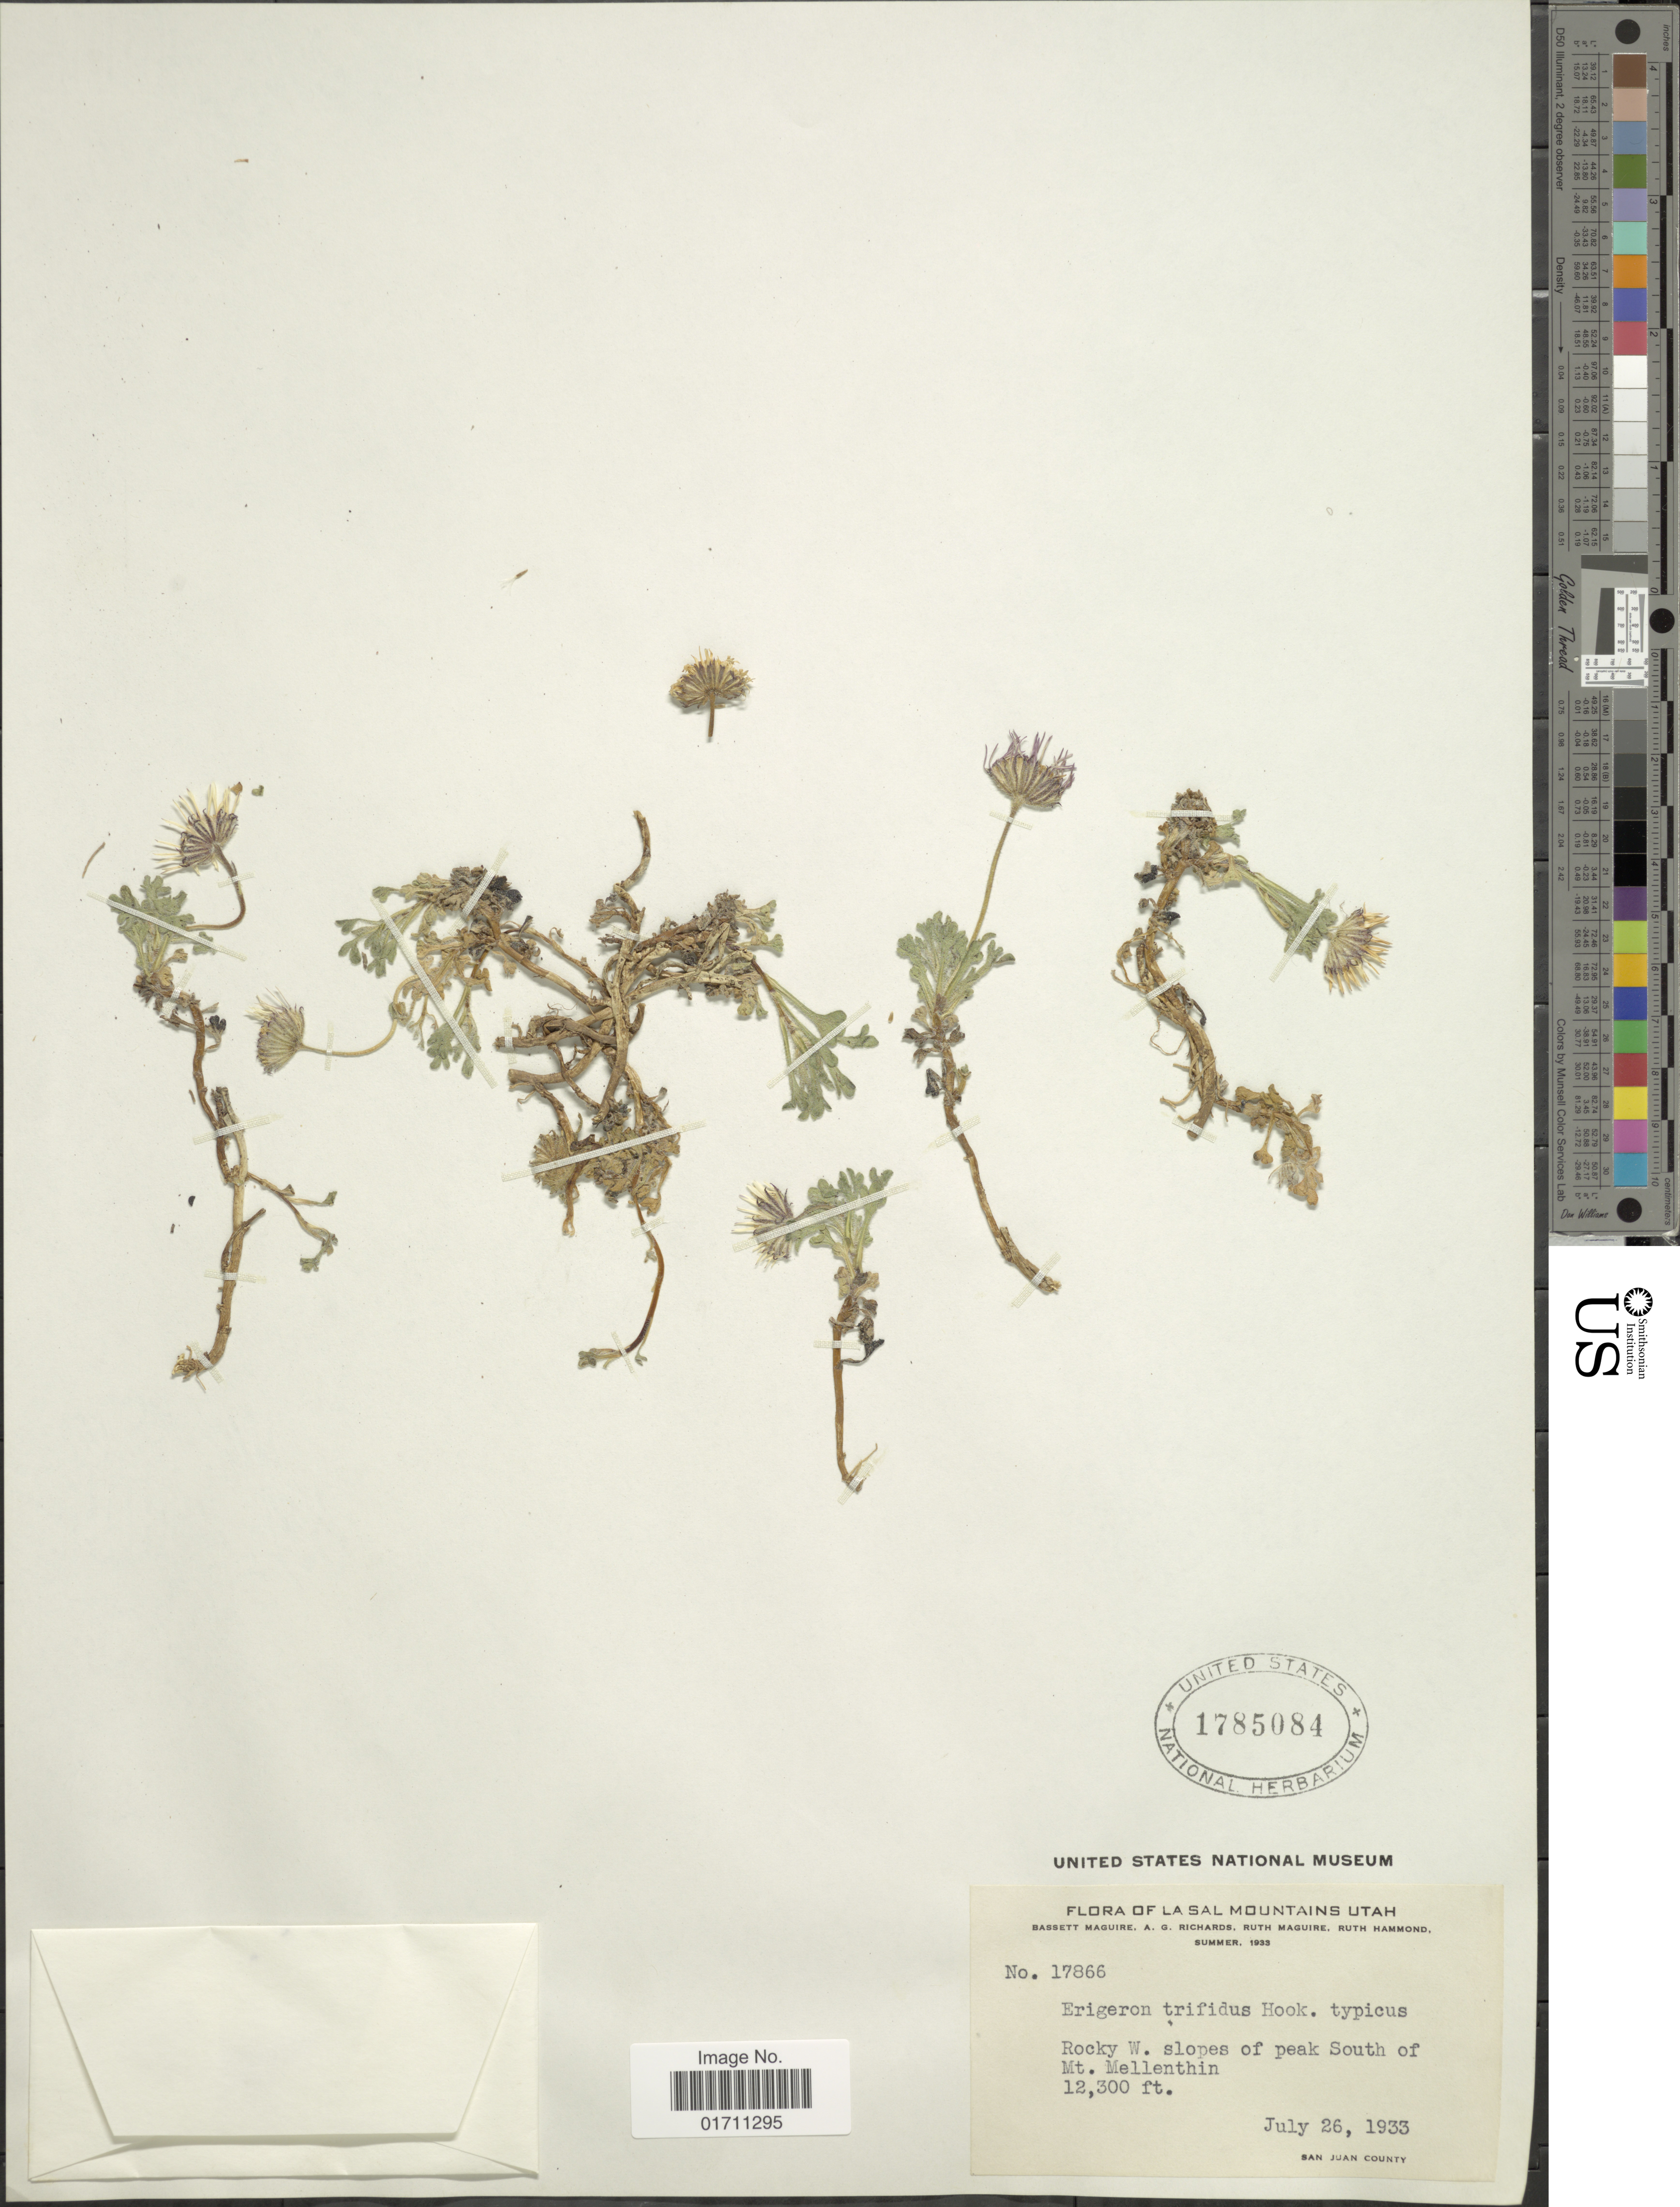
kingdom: Plantae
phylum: Tracheophyta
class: Magnoliopsida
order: Asterales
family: Asteraceae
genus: Erigeron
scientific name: Erigeron compositus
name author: Pursh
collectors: B. Maguire, A. Richards, R. R. Maguire & R. Hammond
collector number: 17866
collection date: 1933-07-26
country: United States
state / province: Utah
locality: La Sal Mountains Utah, Rocky W slopes of peak South of Mt Mellenthin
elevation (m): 3749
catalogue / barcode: US 1785084